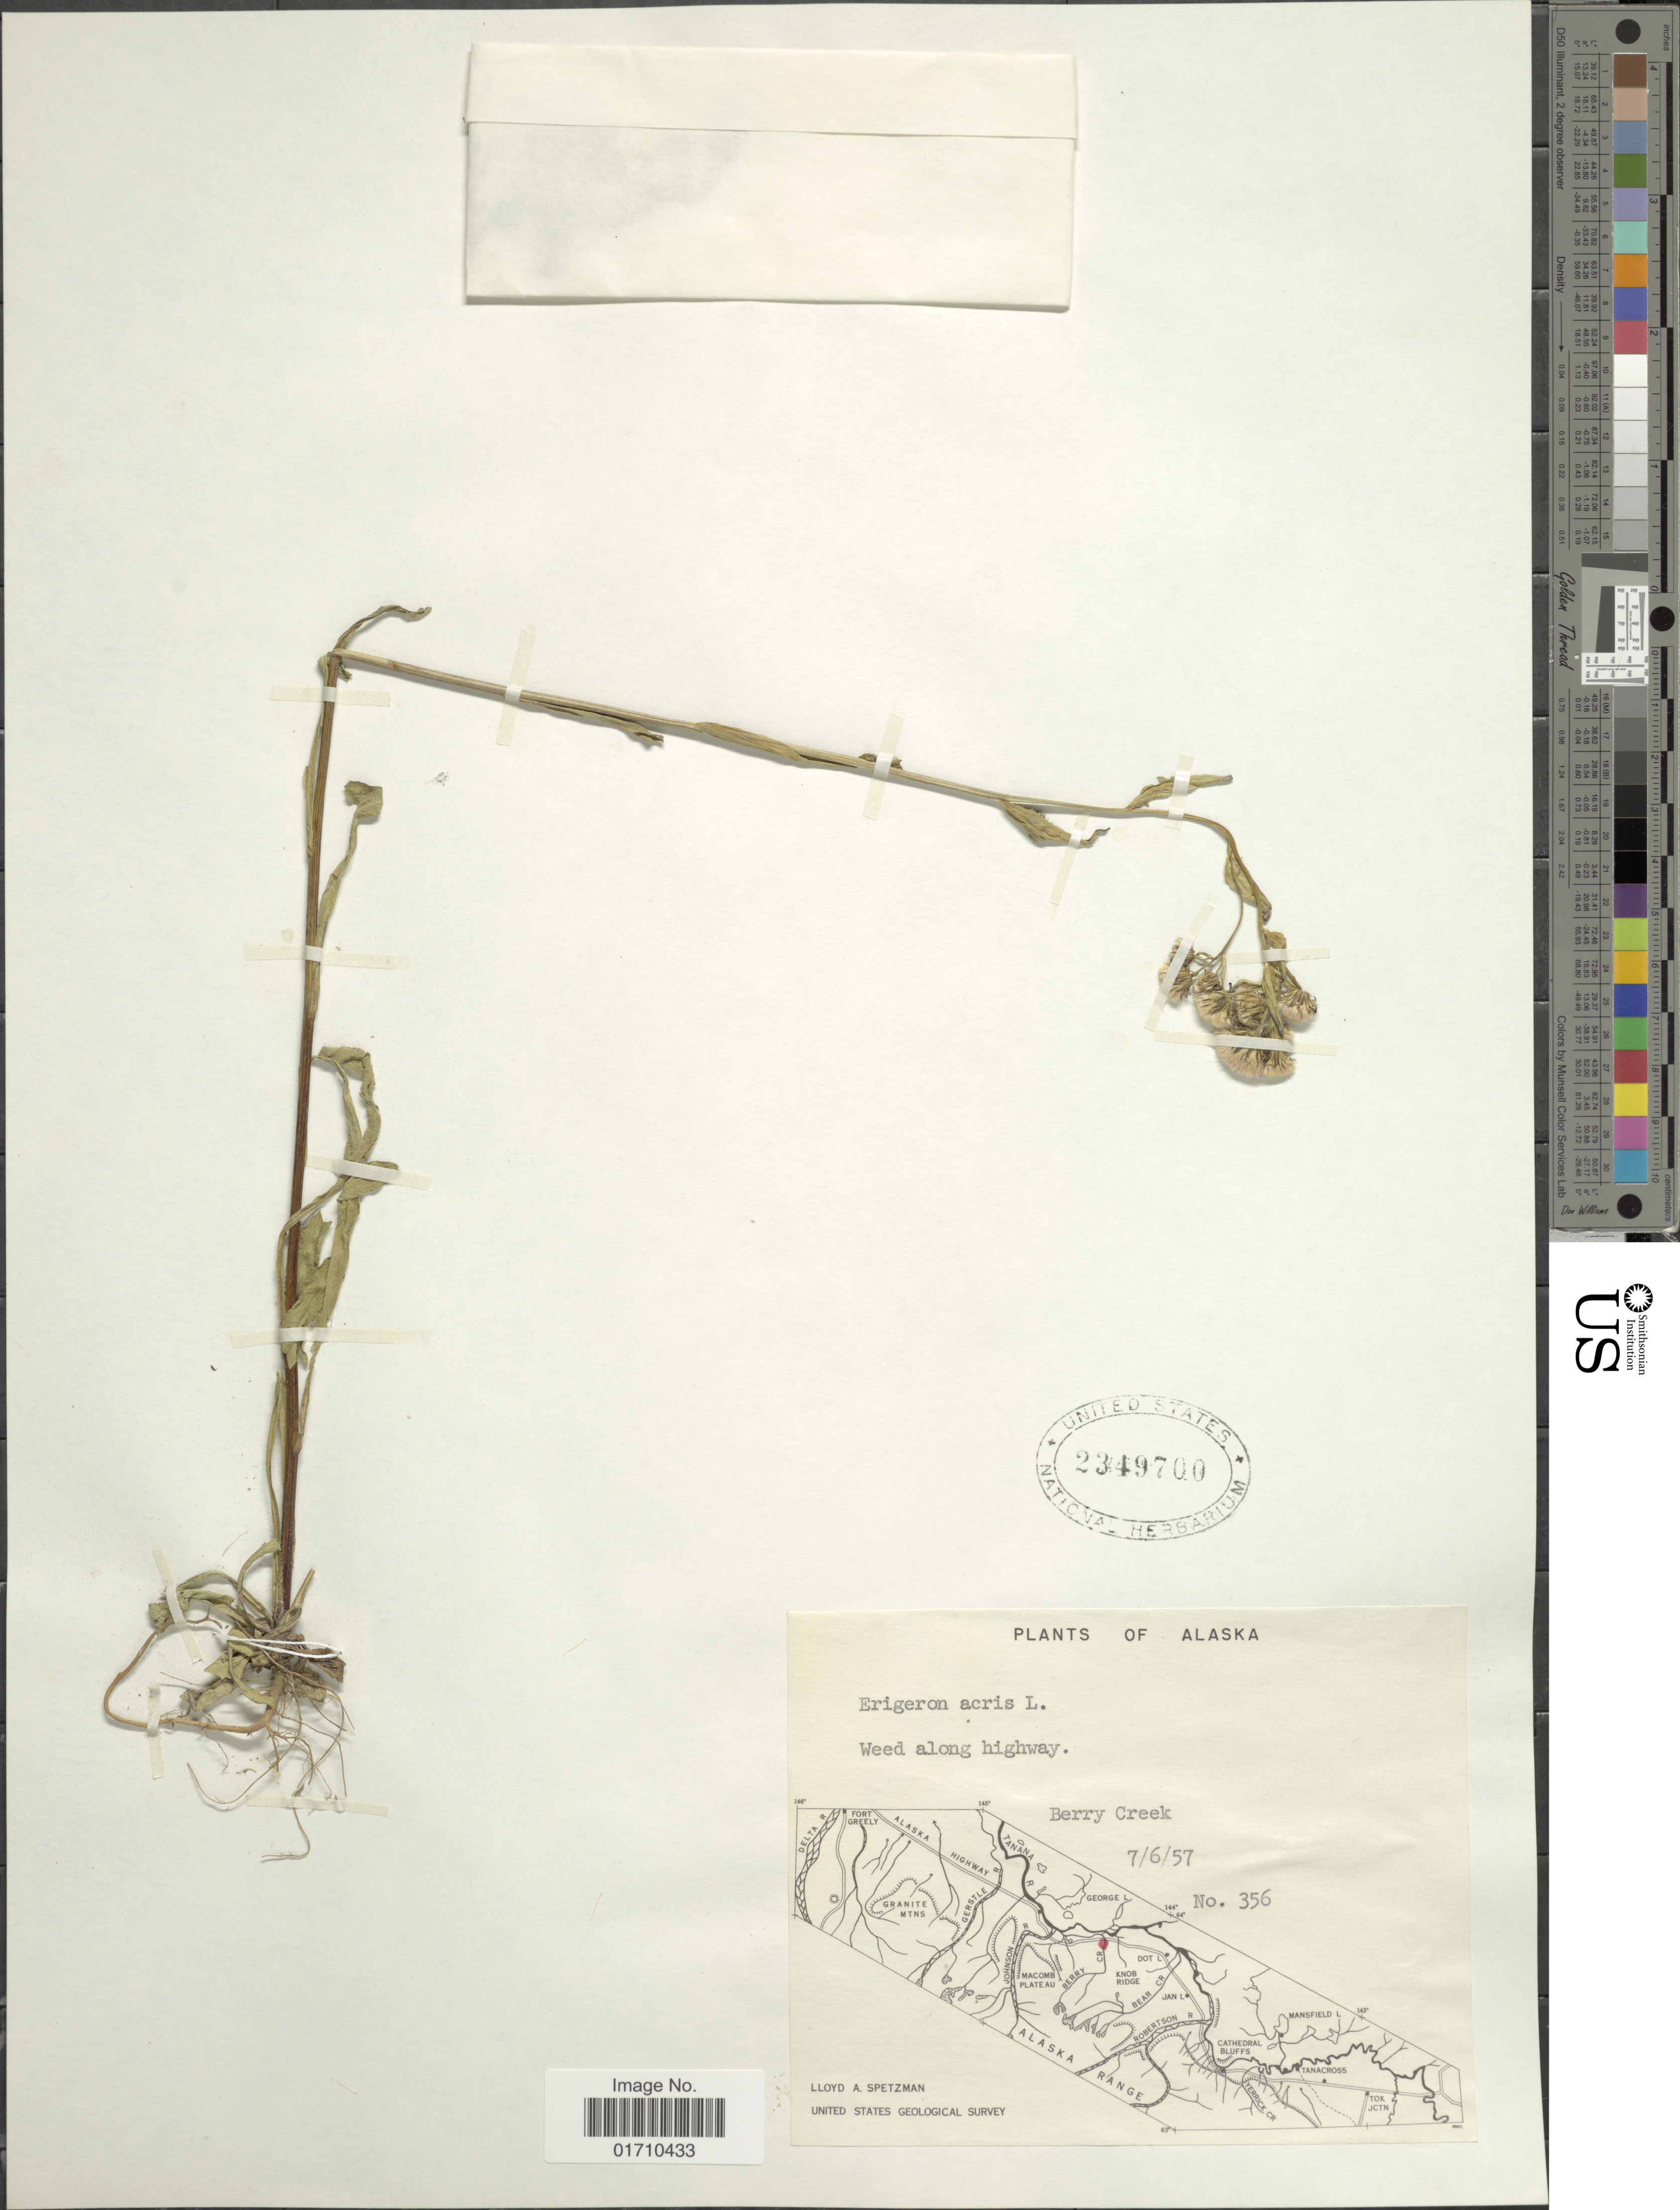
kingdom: Plantae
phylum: Tracheophyta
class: Magnoliopsida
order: Asterales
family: Asteraceae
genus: Erigeron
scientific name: Erigeron acris var. asteroides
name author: (Andrz.) DC.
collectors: L. Spetzman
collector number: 356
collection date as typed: Transcribed d/m/y: 6/7/57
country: United States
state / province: Alaska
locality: Weed along highway. Berry Creek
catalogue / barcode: US 2349700